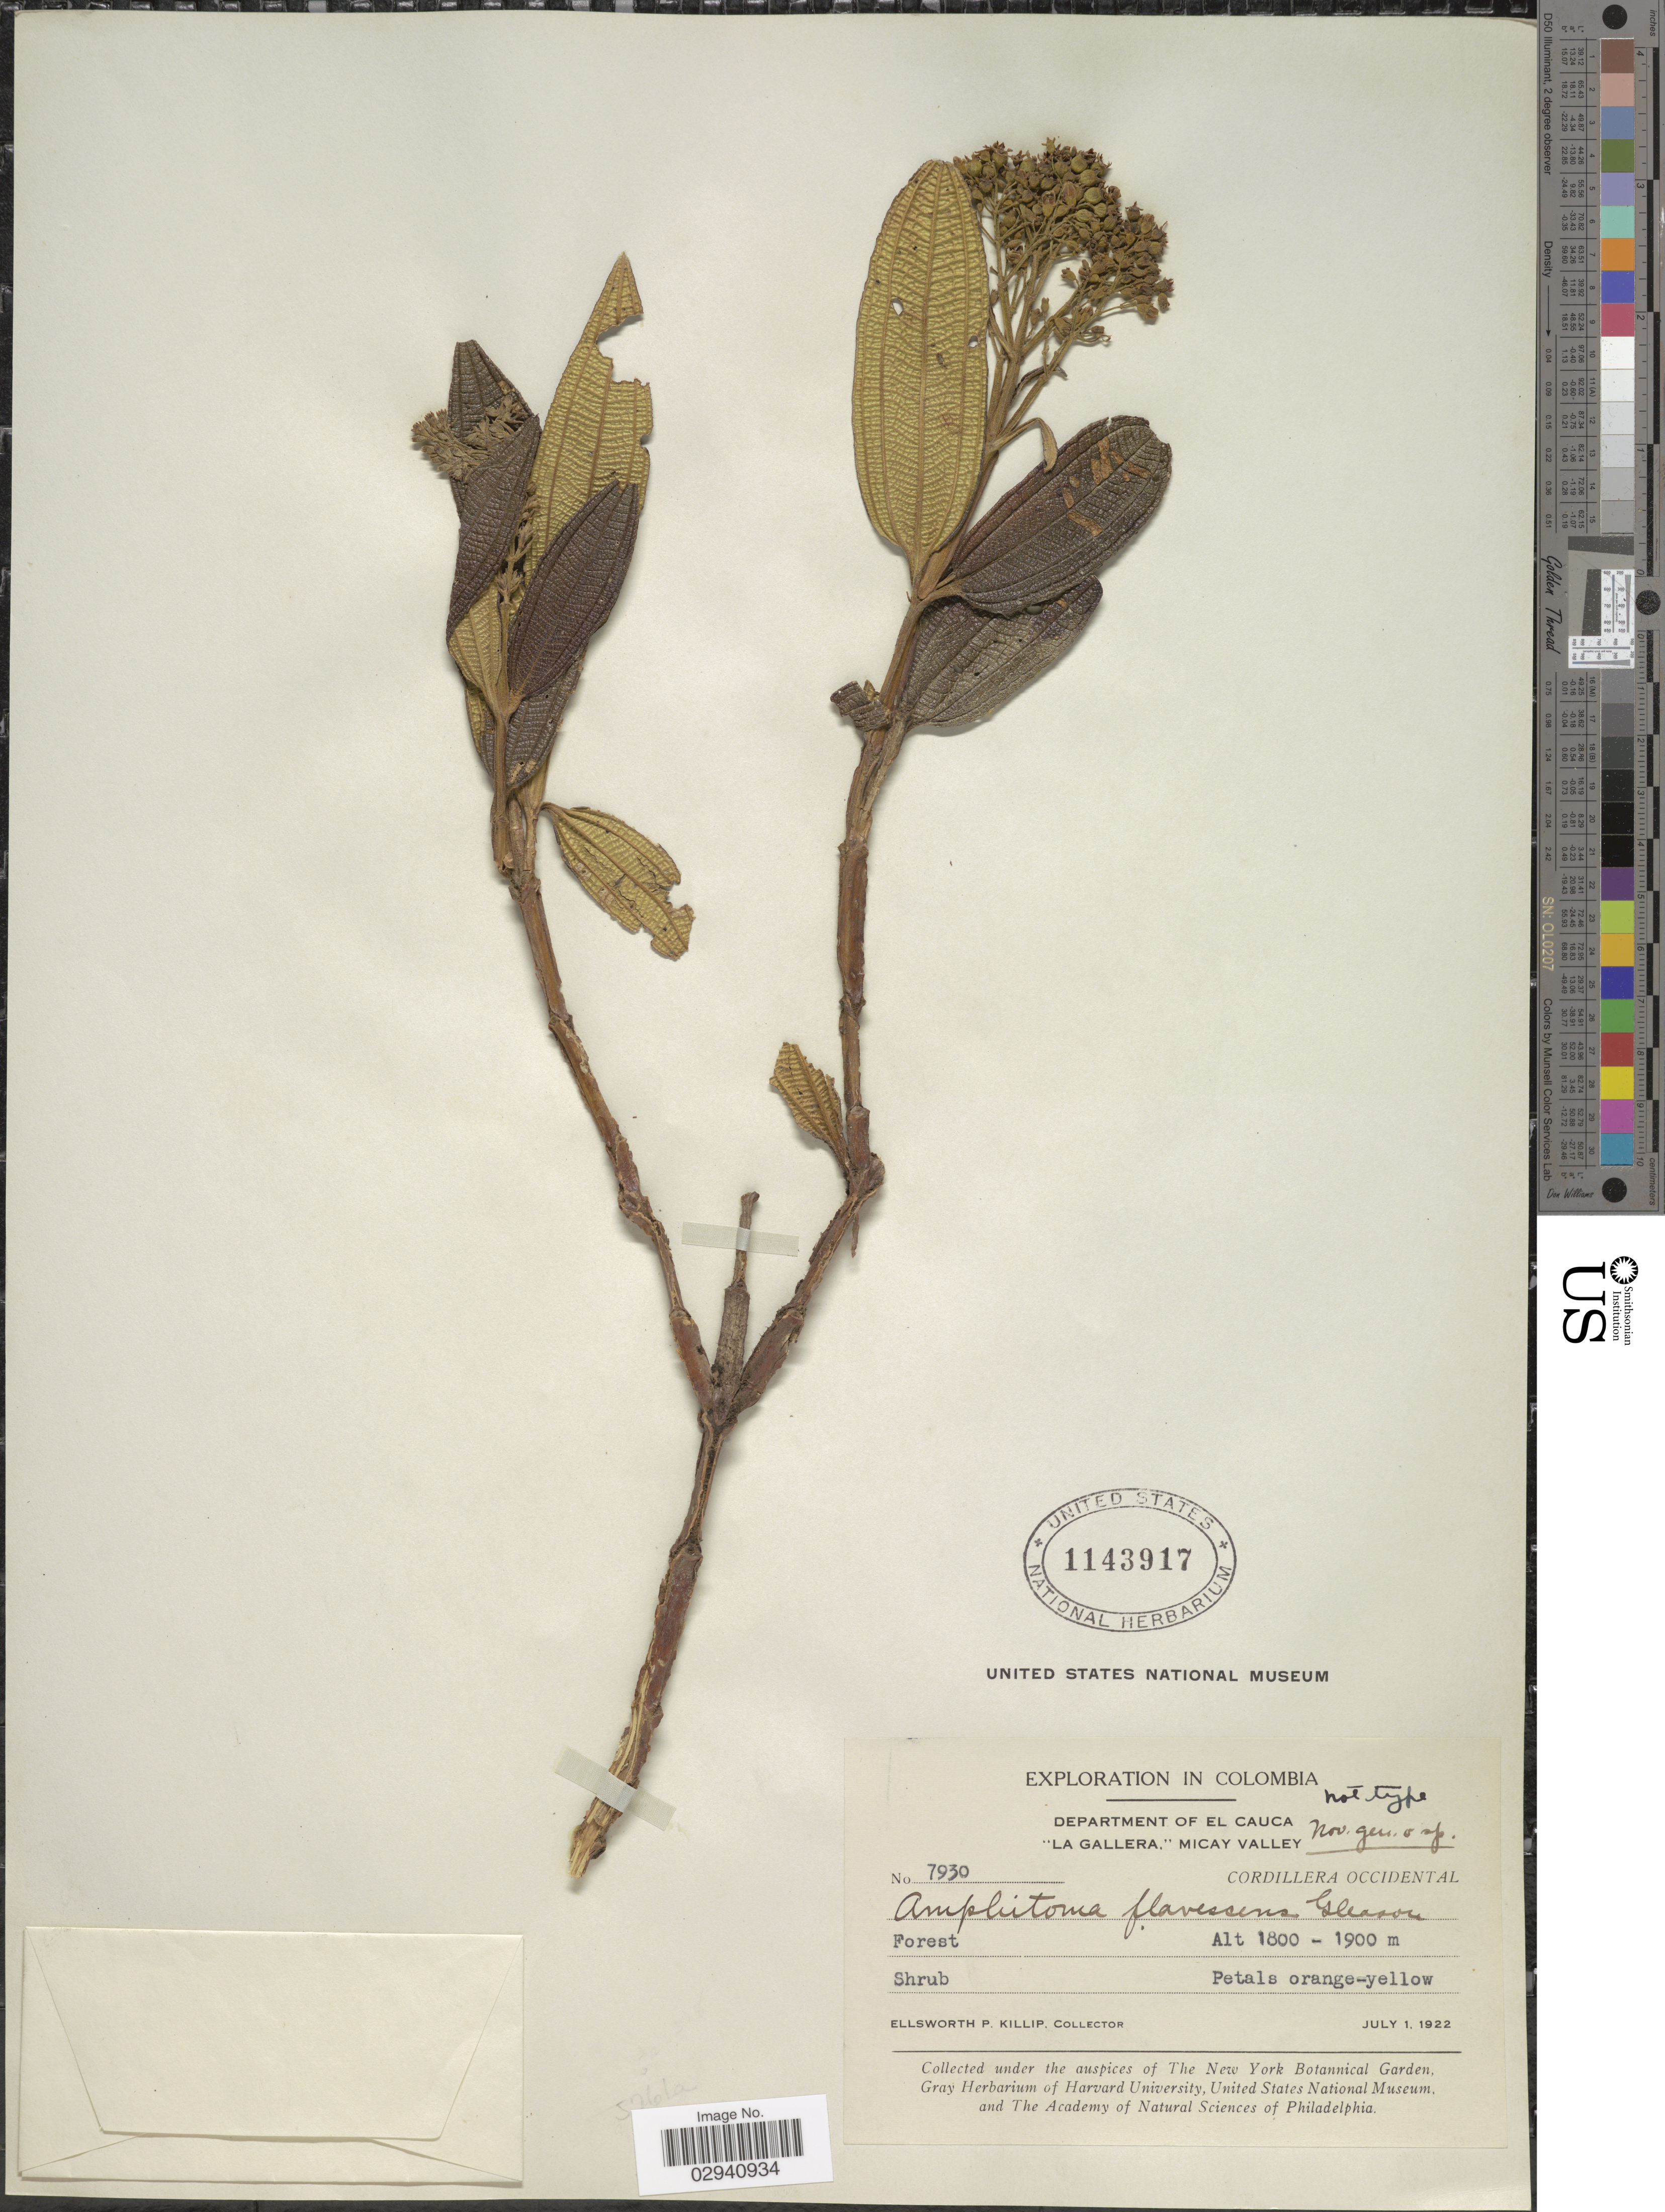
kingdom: Plantae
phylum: Tracheophyta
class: Magnoliopsida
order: Myrtales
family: Melastomataceae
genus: Miconia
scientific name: Miconia micayana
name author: Wurdack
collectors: E. P. Killip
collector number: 7930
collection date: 1922-07-01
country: Colombia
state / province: Cauca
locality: Department of El Cauca. "La Gallera," Micay Valley. Cordillera Occidental.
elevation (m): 1800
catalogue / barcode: US 1143917